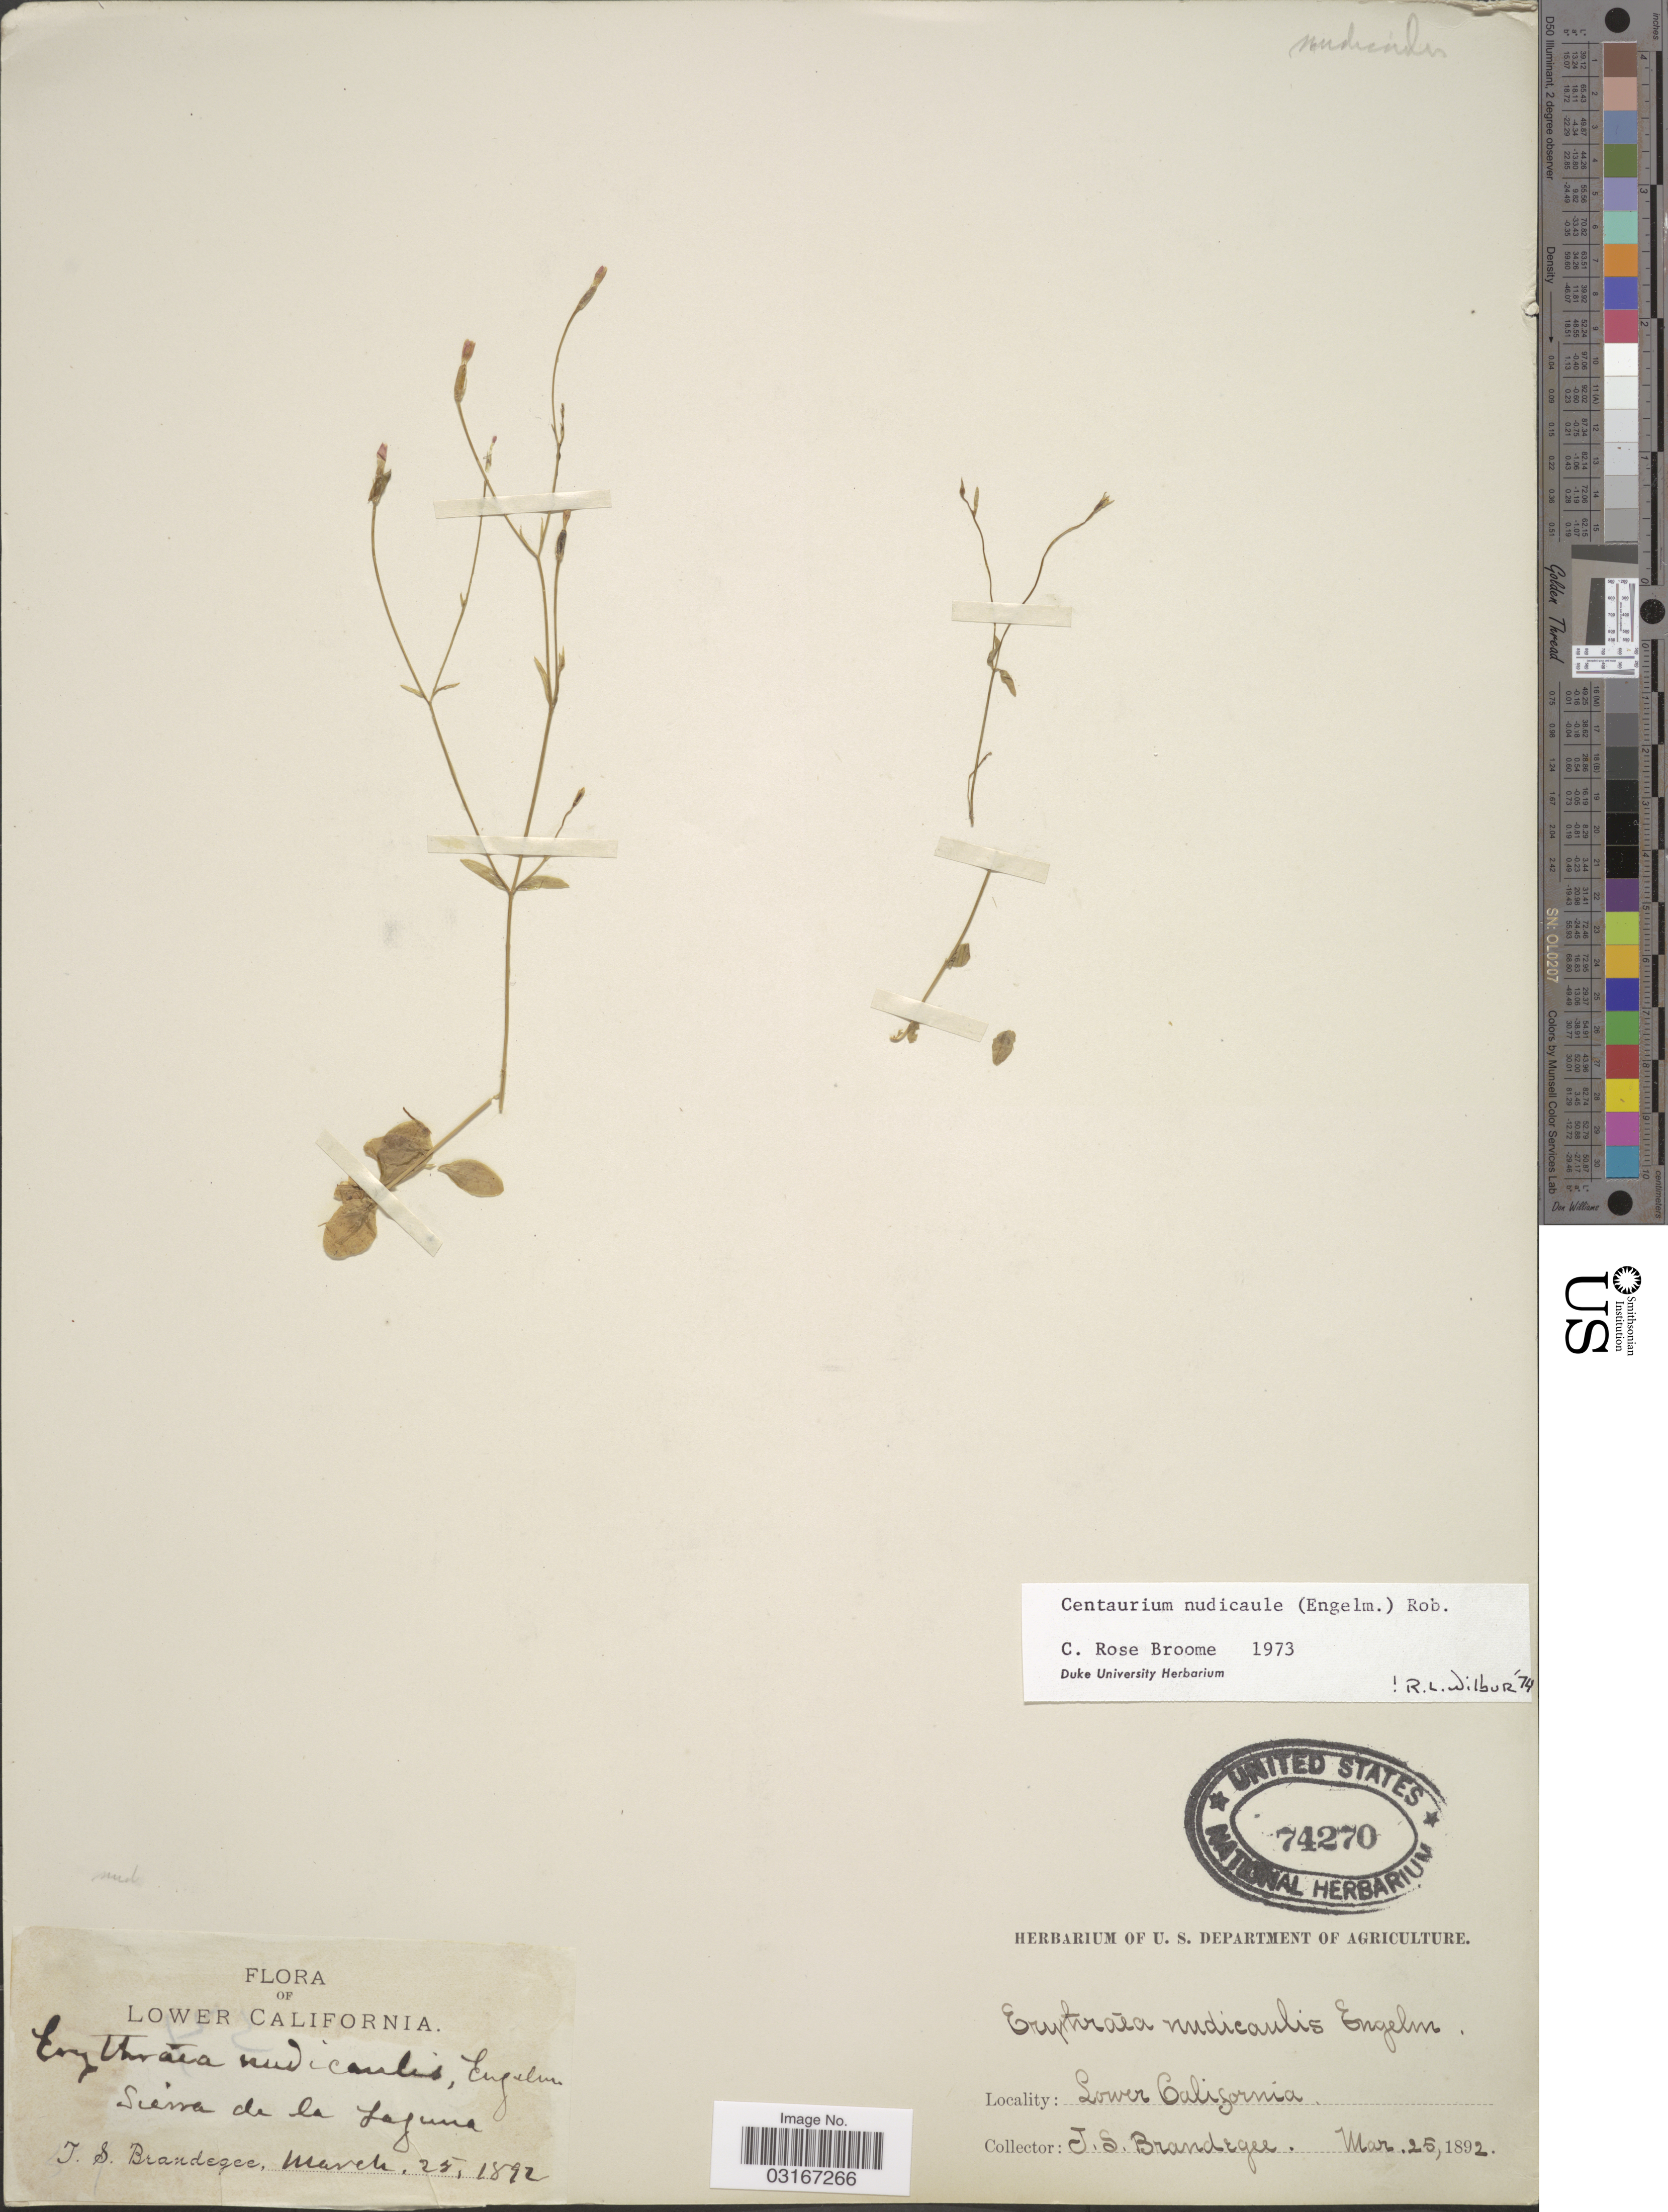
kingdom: Plantae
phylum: Tracheophyta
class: Magnoliopsida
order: Gentianales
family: Gentianaceae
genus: Centaurium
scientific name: Centaurium nudicaule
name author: (Engelm.) B.L. Rob.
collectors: T. S. Brandegee (herbarium)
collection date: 1892-03-25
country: Mexico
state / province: Baja California Sur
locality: Lower California. Sierra de la Laguna.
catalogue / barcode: US 74270